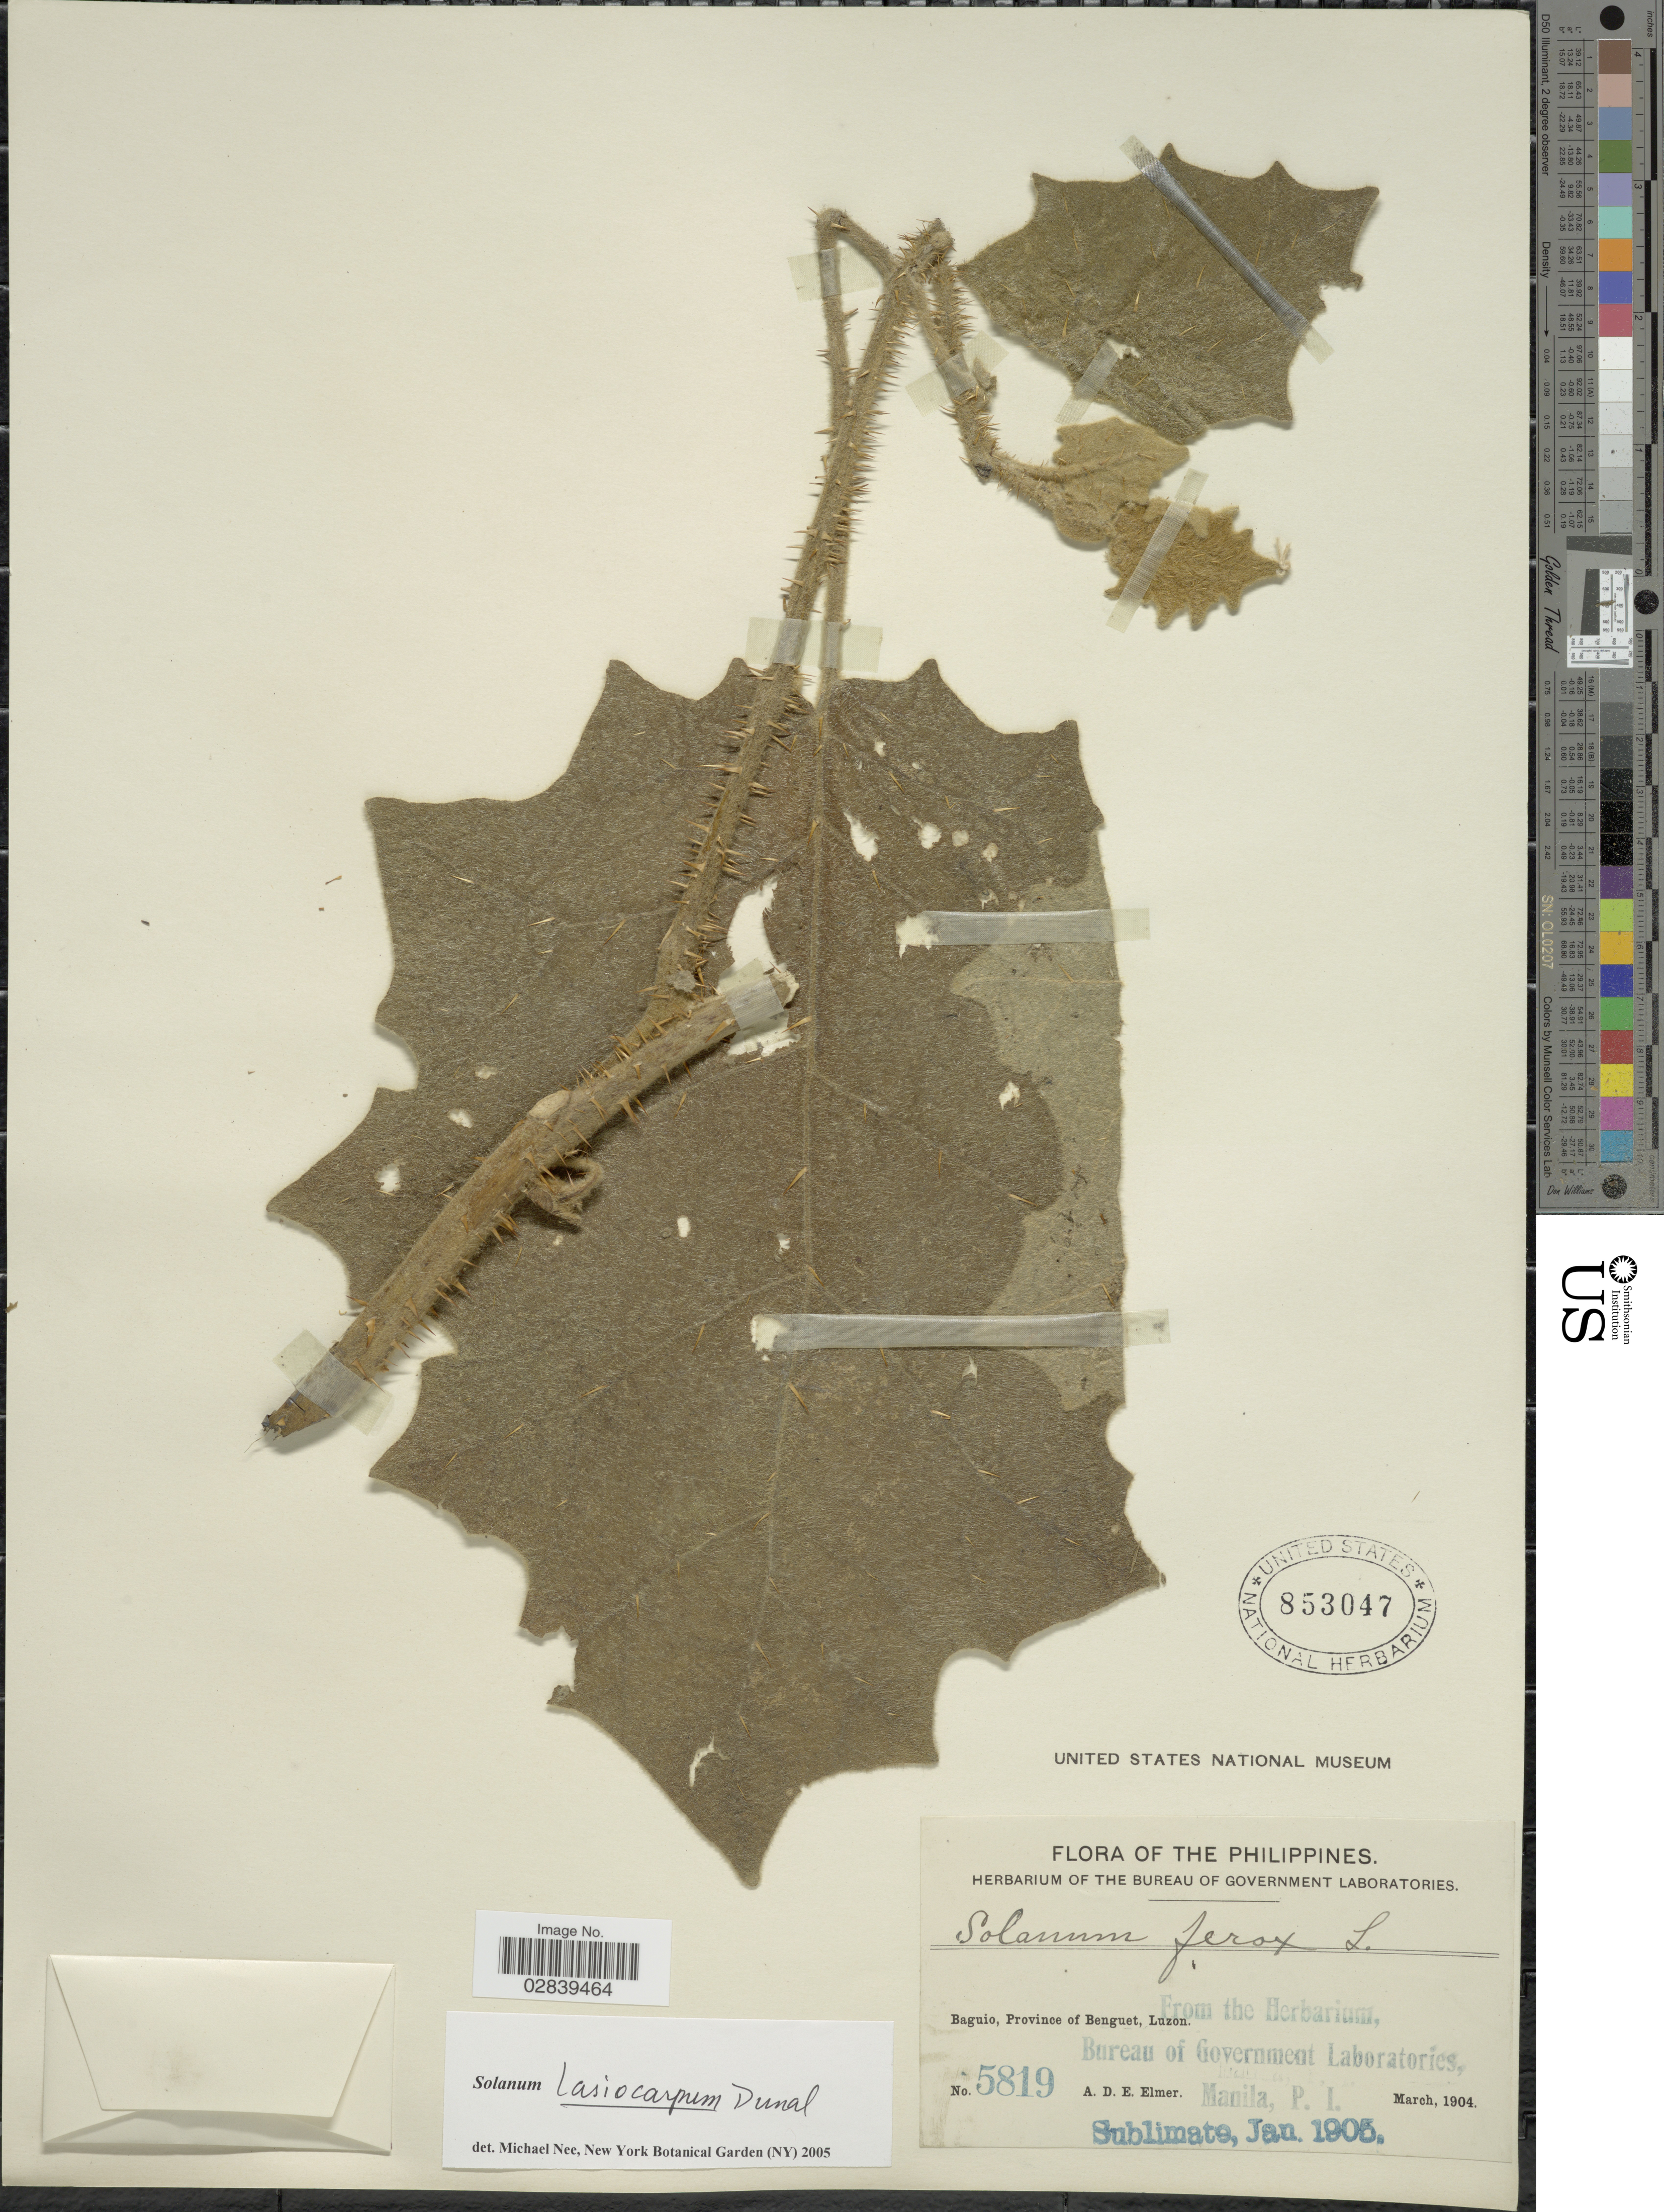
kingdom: Plantae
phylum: Tracheophyta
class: Magnoliopsida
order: Solanales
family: Solanaceae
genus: Solanum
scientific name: Solanum lasiocarpum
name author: Dunal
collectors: A. D. E. Elmer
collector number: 5819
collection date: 1904-03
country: Philippines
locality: Baguio, Province of Benguet, Luzon.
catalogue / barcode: US 853047